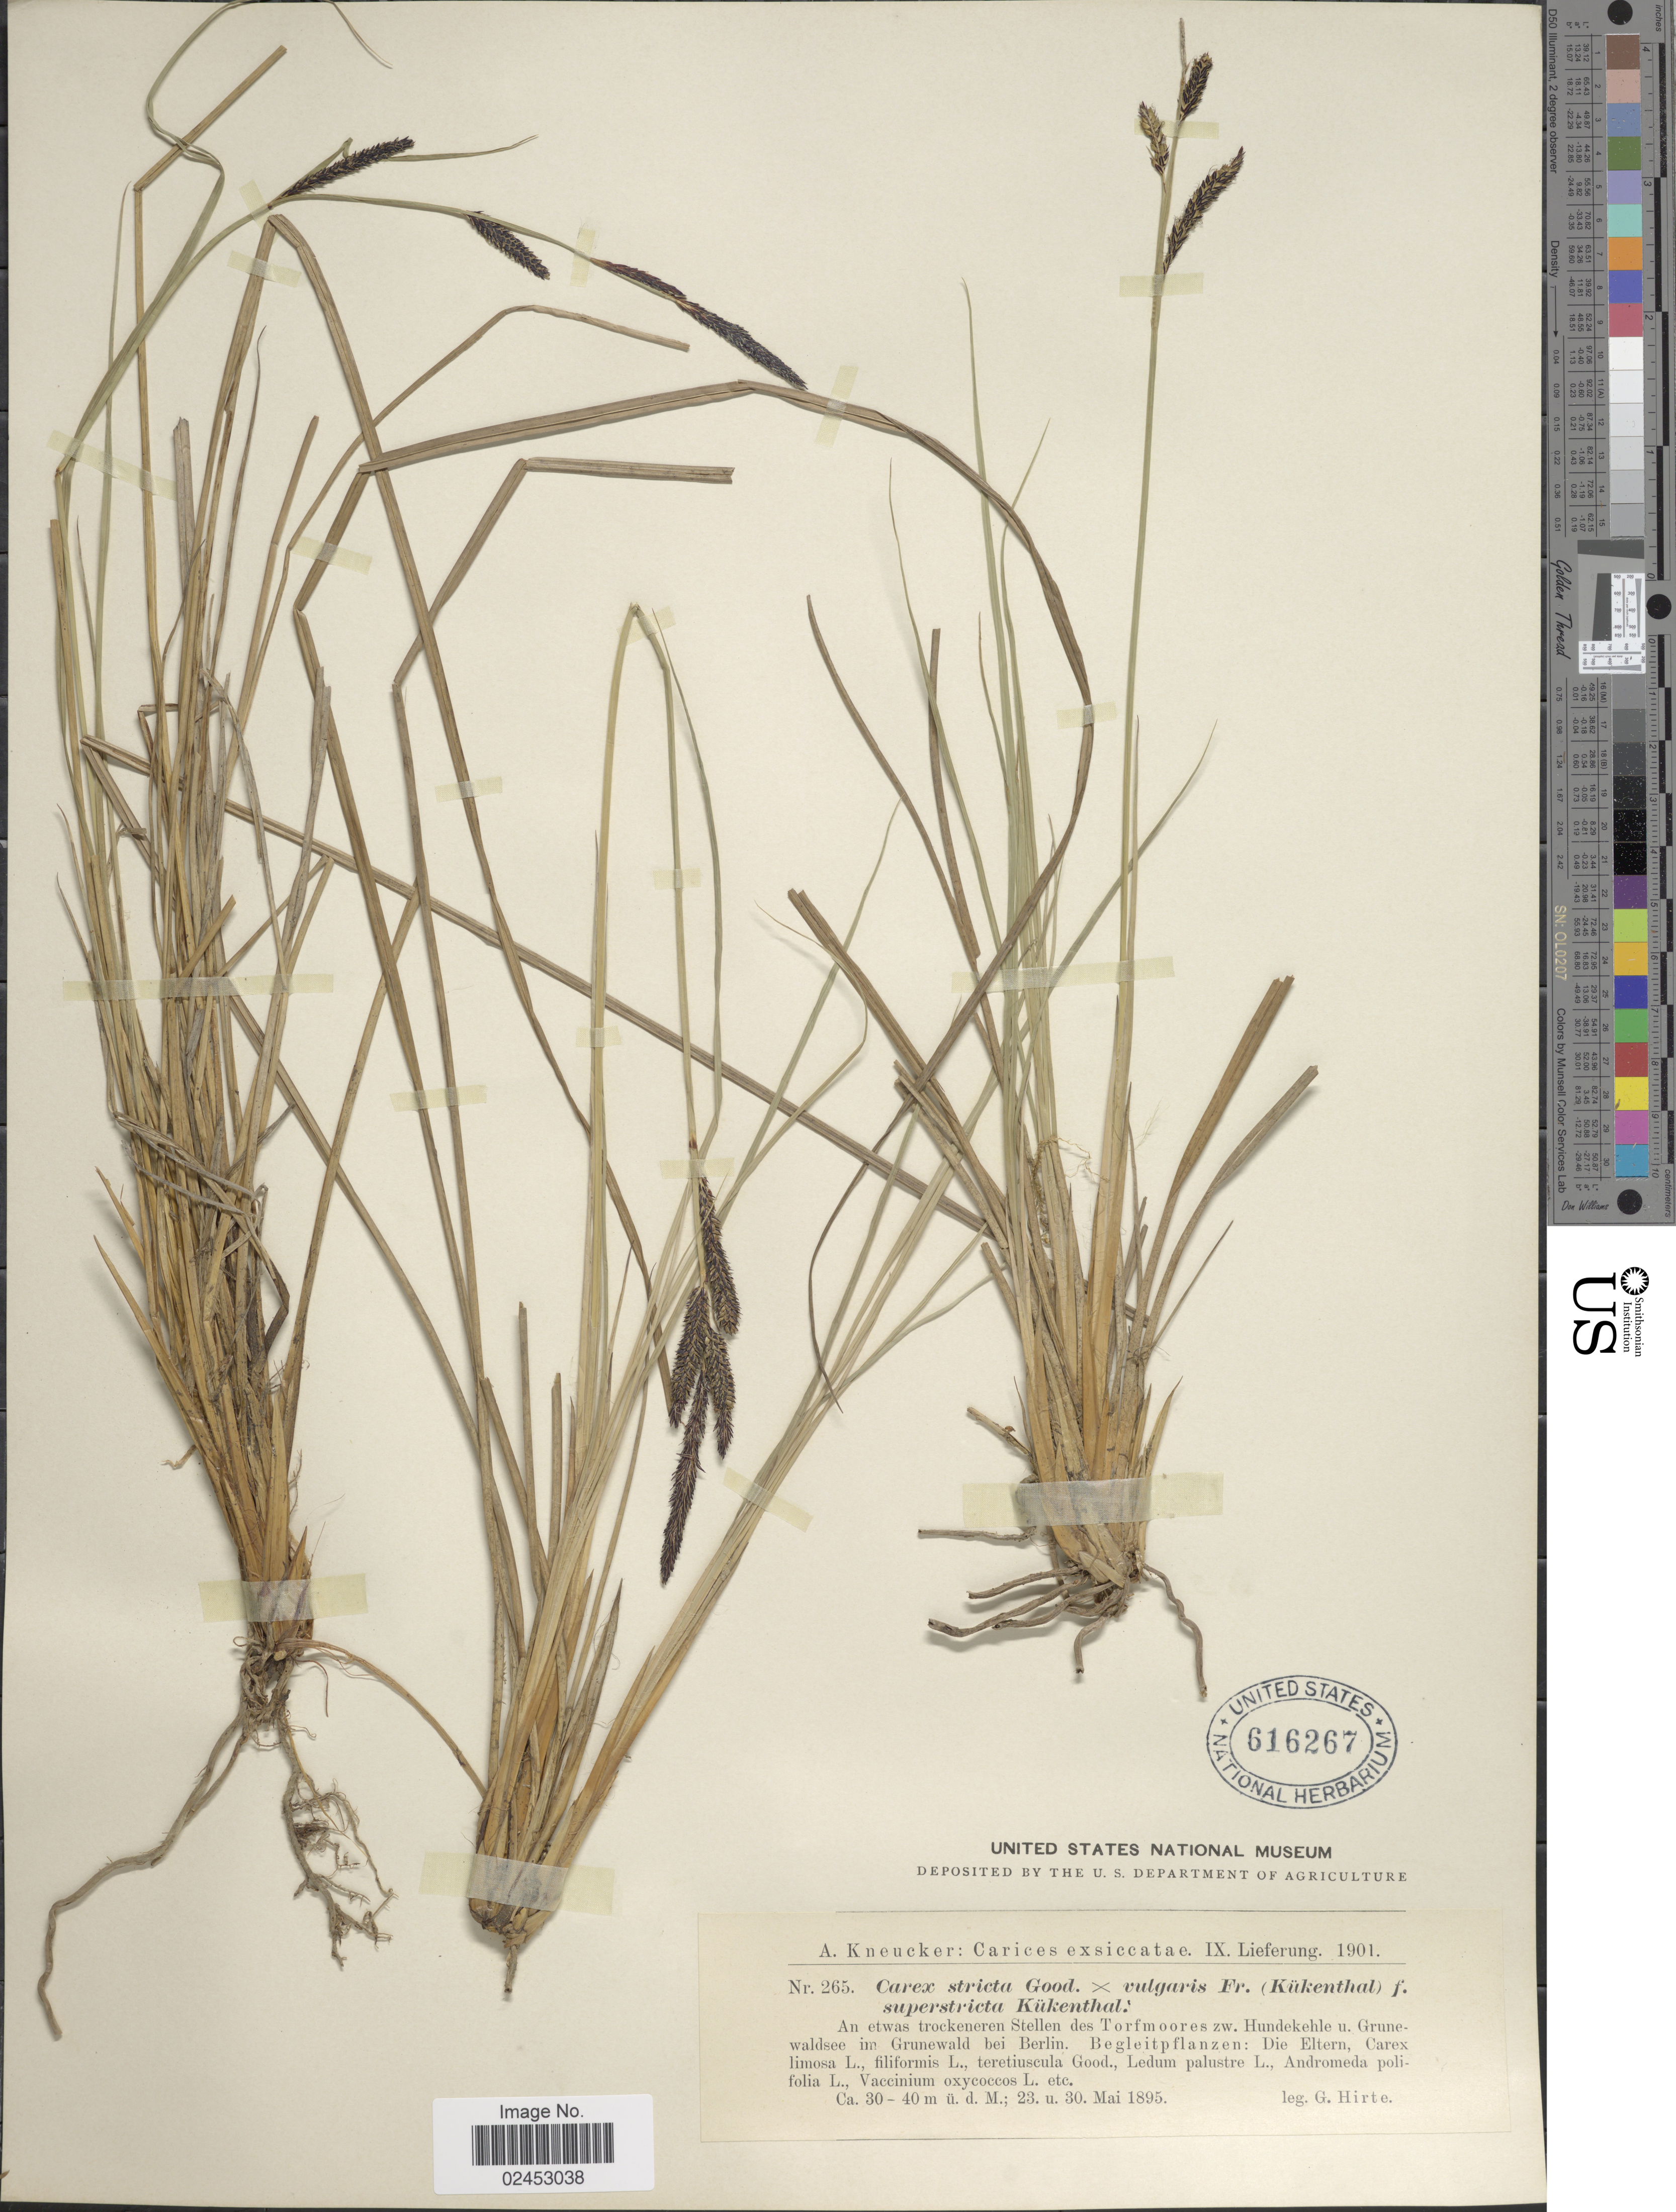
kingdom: Plantae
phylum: Tracheophyta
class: Liliopsida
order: Poales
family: Cyperaceae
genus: Carex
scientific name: Carex stricta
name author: Lam.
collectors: G. Hirte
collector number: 265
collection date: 1895-05-23/1895-05-30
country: Germany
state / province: Berlin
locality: An etwas trockeneren Stellen des Torfmoores zw. Hundekehle u. Grunewaldsee im Grunewald bei Berlin.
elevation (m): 30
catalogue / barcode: US 616267